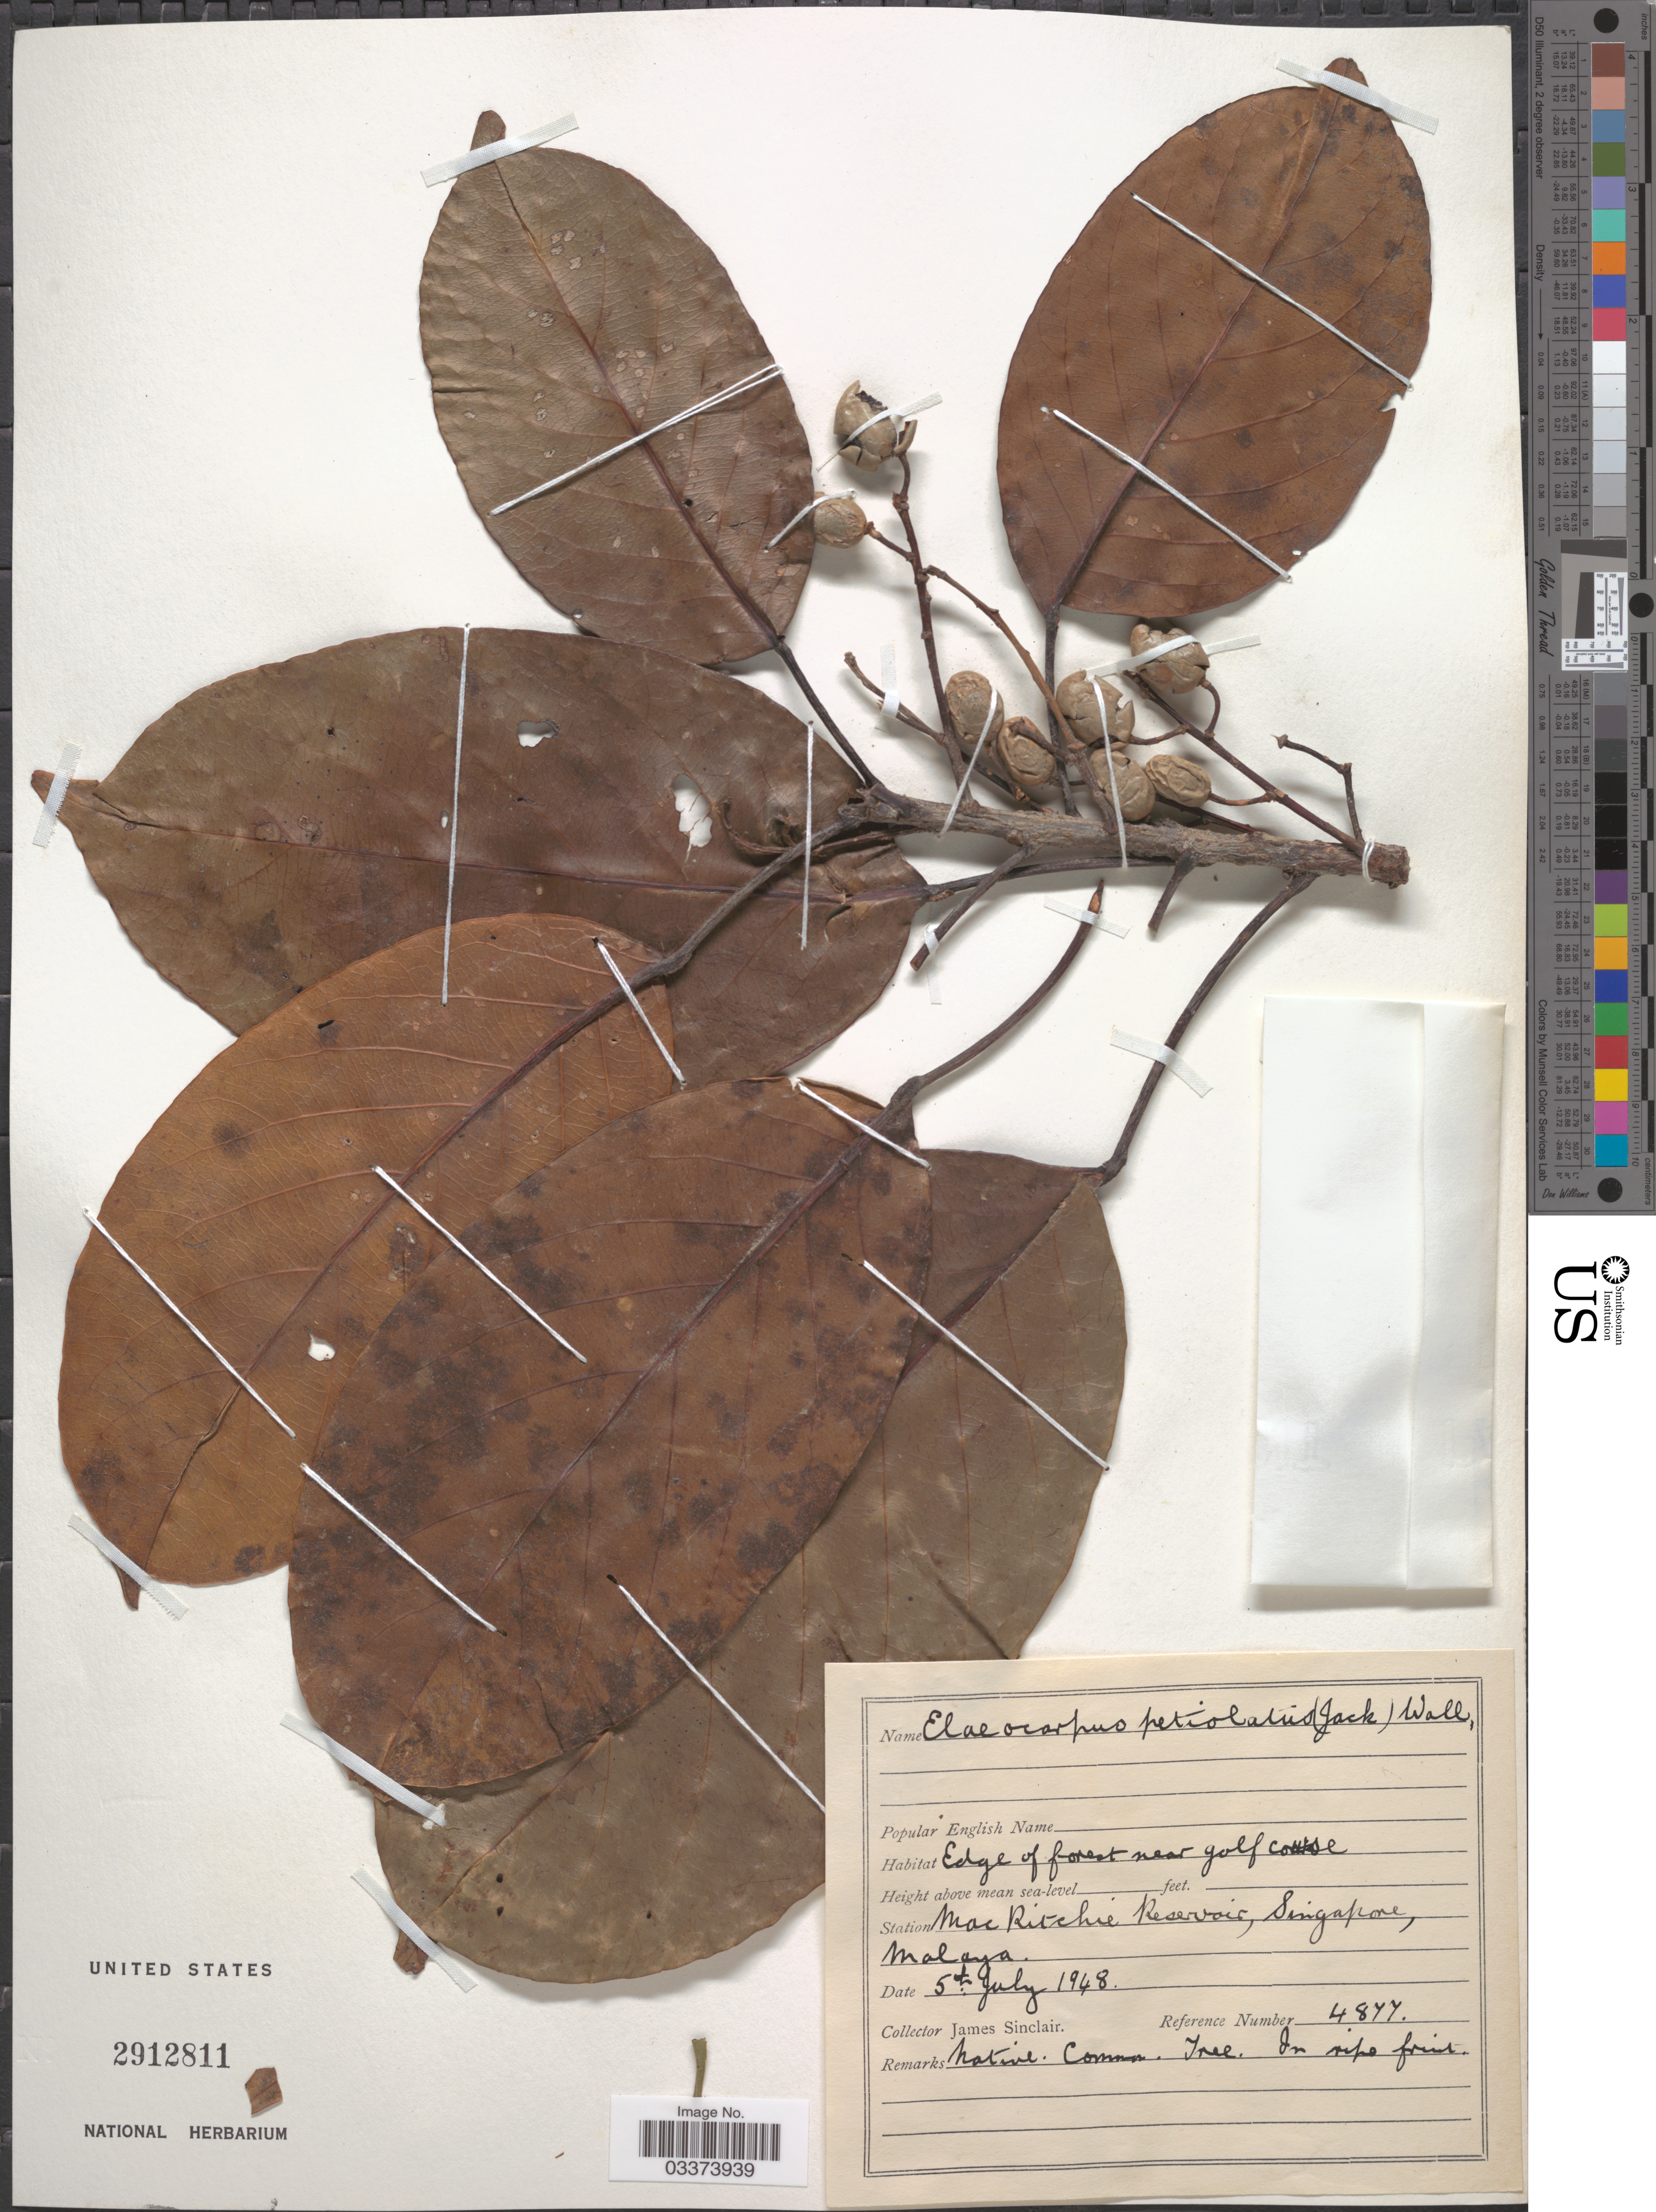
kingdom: Plantae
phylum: Tracheophyta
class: Magnoliopsida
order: Oxalidales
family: Elaeocarpaceae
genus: Elaeocarpus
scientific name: Elaeocarpus petiolatus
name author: (Jack) Wall.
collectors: J. Sinclair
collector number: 4877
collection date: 1948-07-05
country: Singapore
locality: Station Mac Ritchie Reservoir, Malaya.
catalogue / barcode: US 2912811